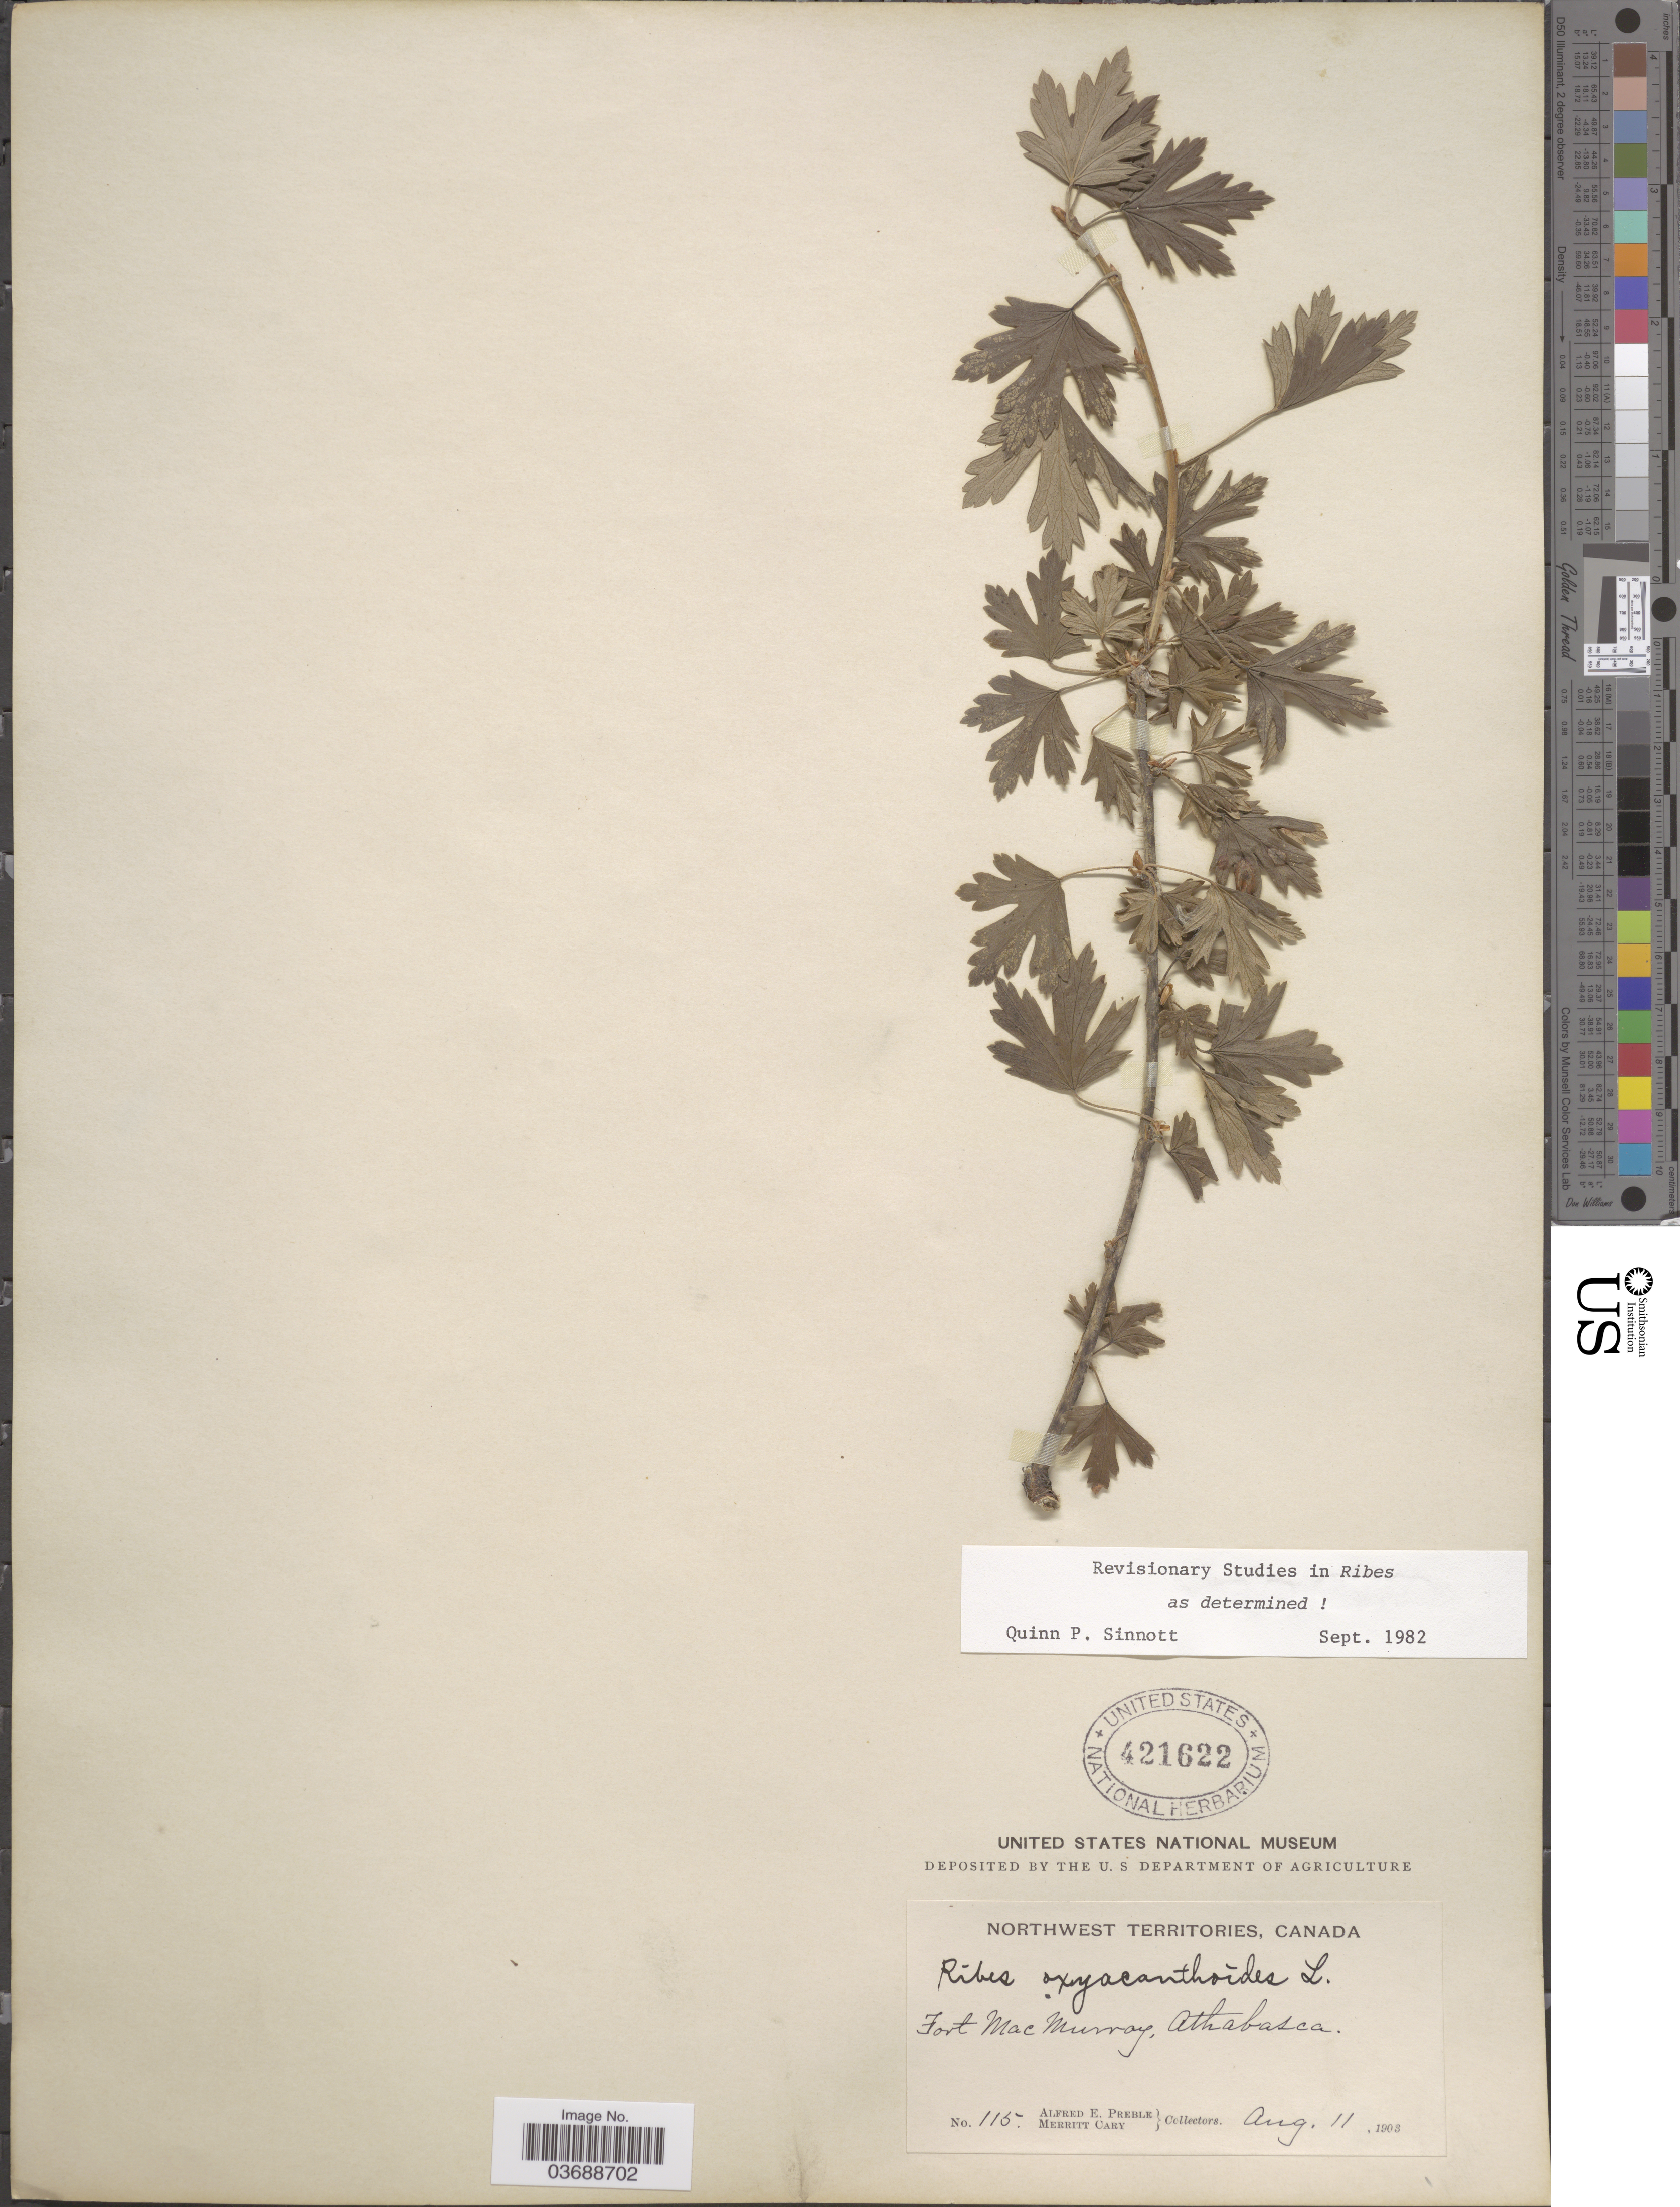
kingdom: Plantae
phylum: Tracheophyta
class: Magnoliopsida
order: Saxifragales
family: Grossulariaceae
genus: Ribes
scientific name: Ribes oxyacanthoides subsp. oxyacanthoides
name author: L.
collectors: A. Preble & M. Cary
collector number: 115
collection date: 1903-08-11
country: Canada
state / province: Northwest Territories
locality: Fort Mac Murray, Athabasca.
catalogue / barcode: US 421622